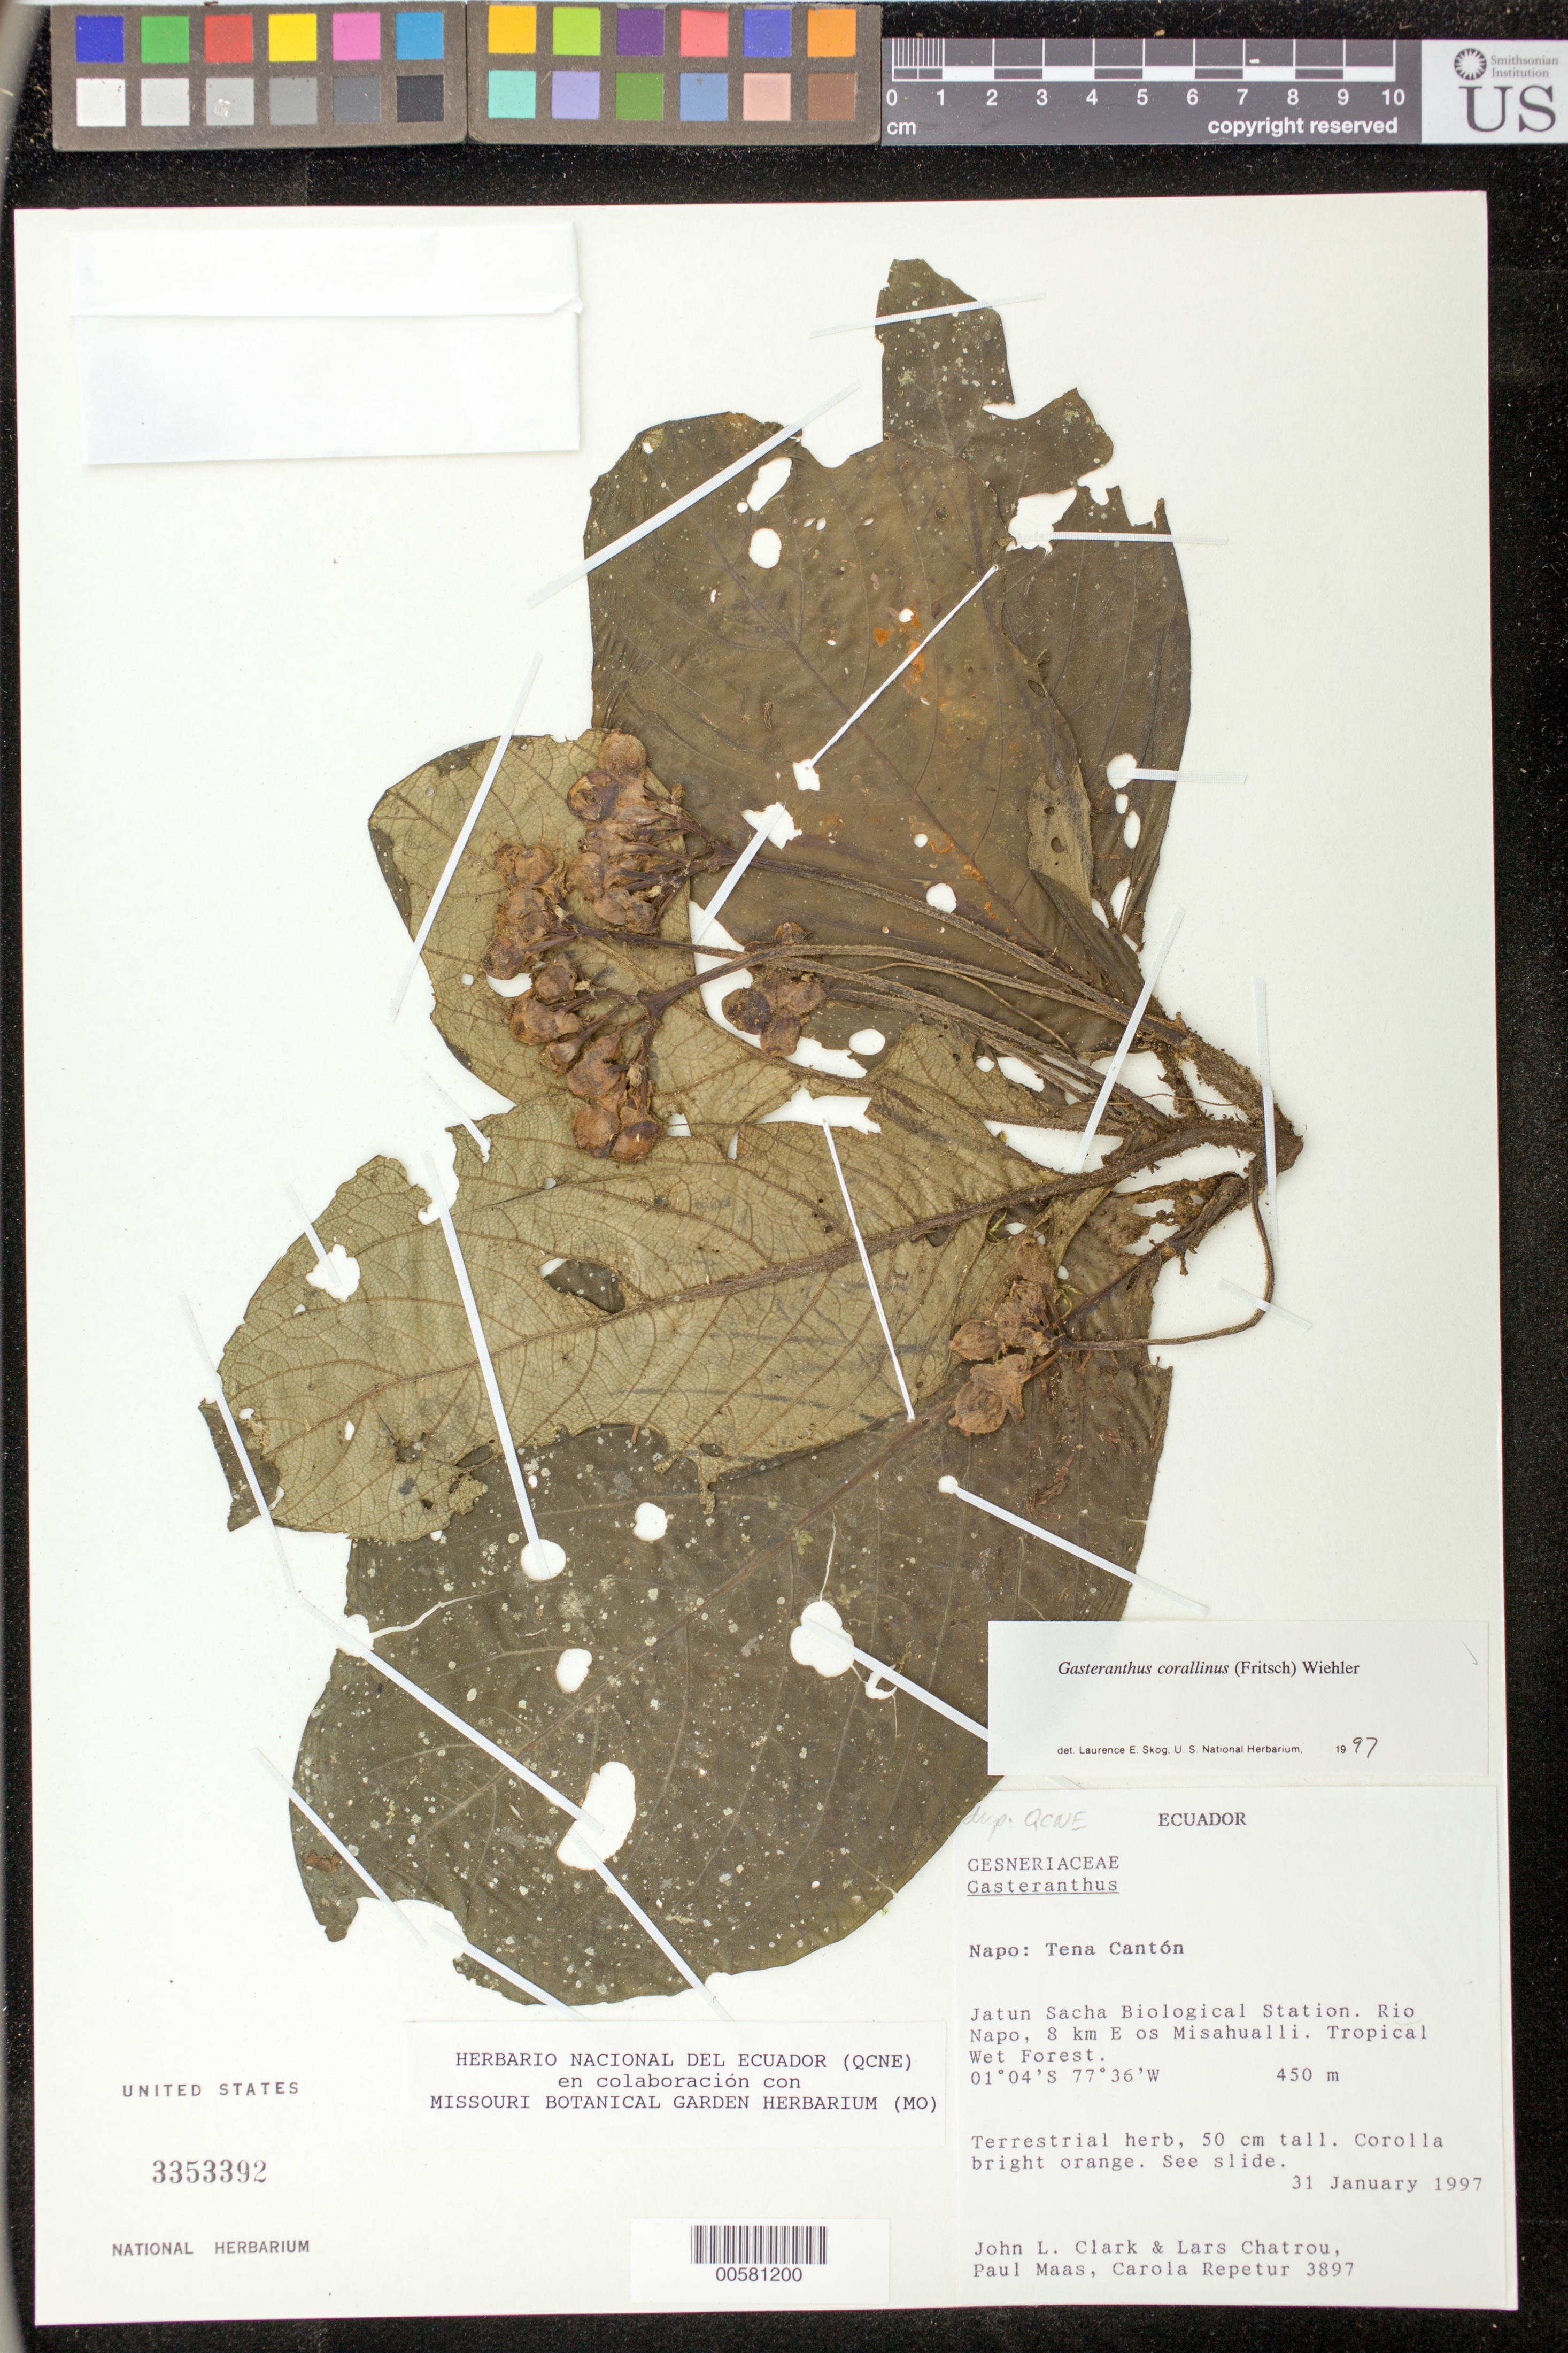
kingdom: Plantae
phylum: Tracheophyta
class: Magnoliopsida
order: Lamiales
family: Gesneriaceae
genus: Gasteranthus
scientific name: Gasteranthus corallinus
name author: (Fritsch) Wiehler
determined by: Skog, Laurence E.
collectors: J. L. Clark, L. W. Chatrou, P. Maas & C. Repetur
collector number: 3897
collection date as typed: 31 Jan 1997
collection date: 1997-01-31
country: Ecuador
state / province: Napo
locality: Tena Cantón. Jatun Sacha Biological Station, Rio Napo, 8 km E of Misahualli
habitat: Tropical wet forest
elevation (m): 450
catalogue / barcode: US 3353392